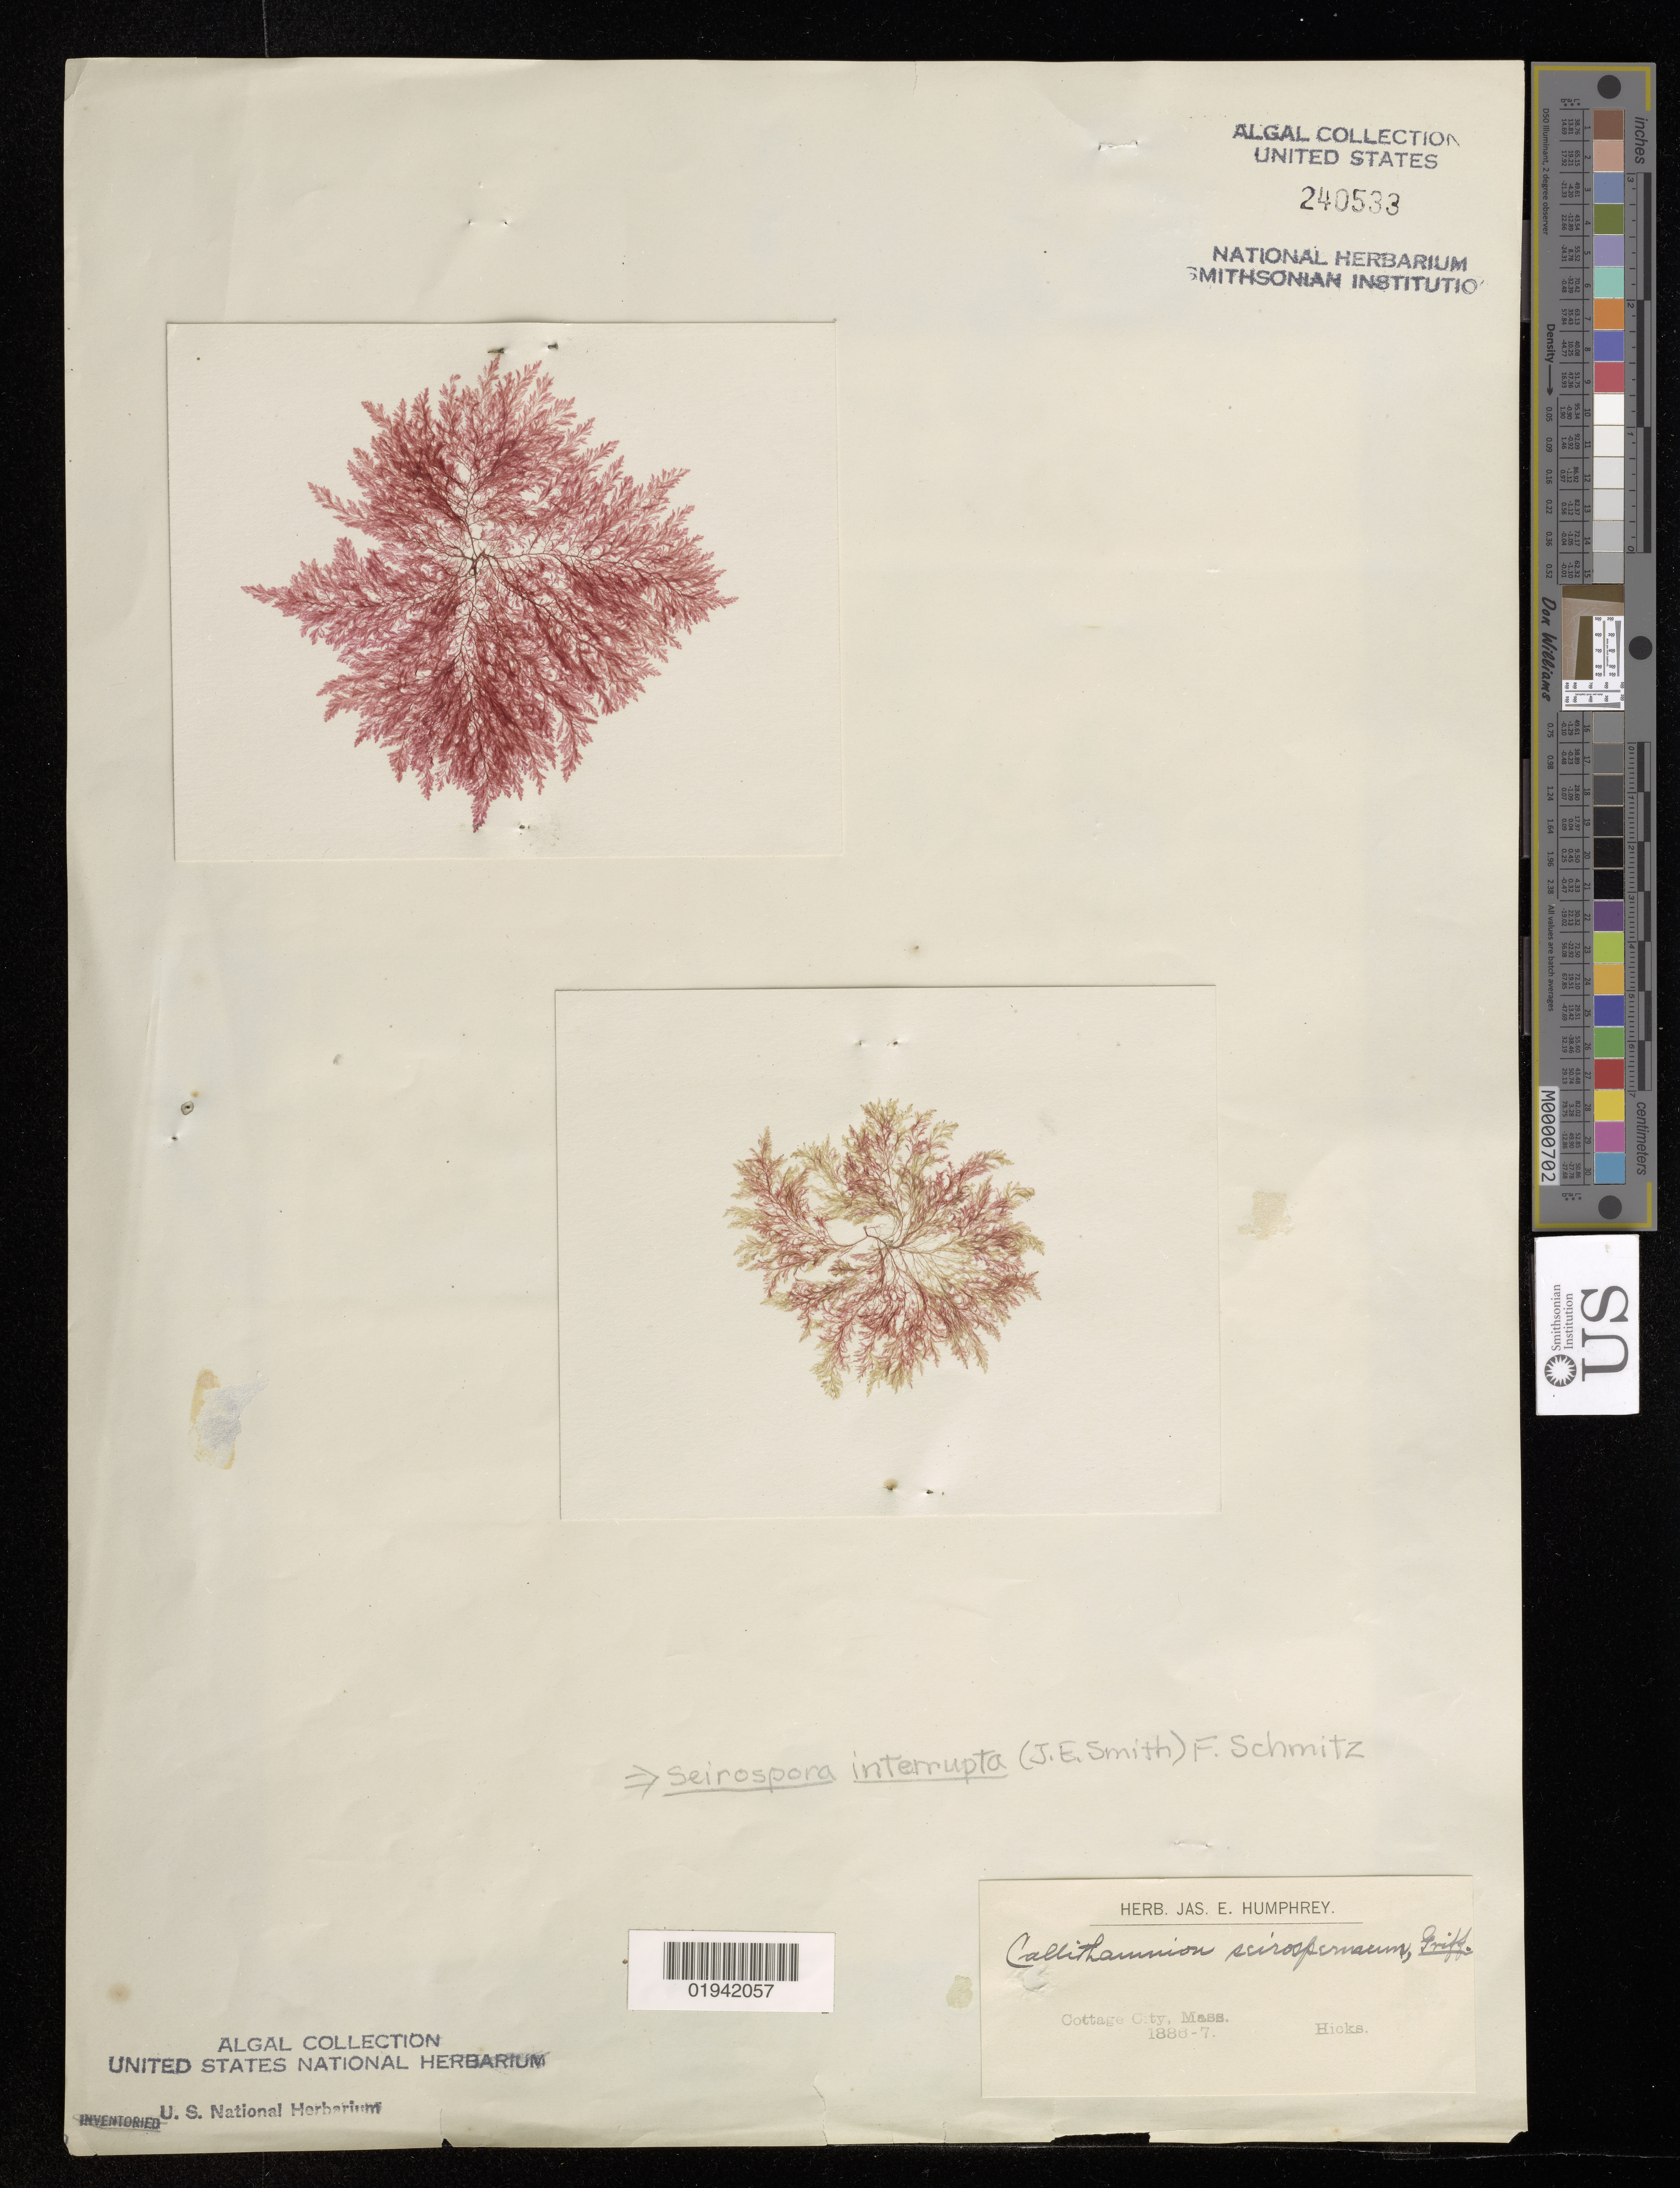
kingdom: Plantae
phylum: Rhodophyta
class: Florideophyceae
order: Ceramiales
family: Callithamniaceae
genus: Seirospora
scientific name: Seirospora interrupta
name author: (Sm.) F. Schmitz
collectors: -. Hicks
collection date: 1886-07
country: United States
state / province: Massachusetts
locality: Cottage City.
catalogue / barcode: US 240533